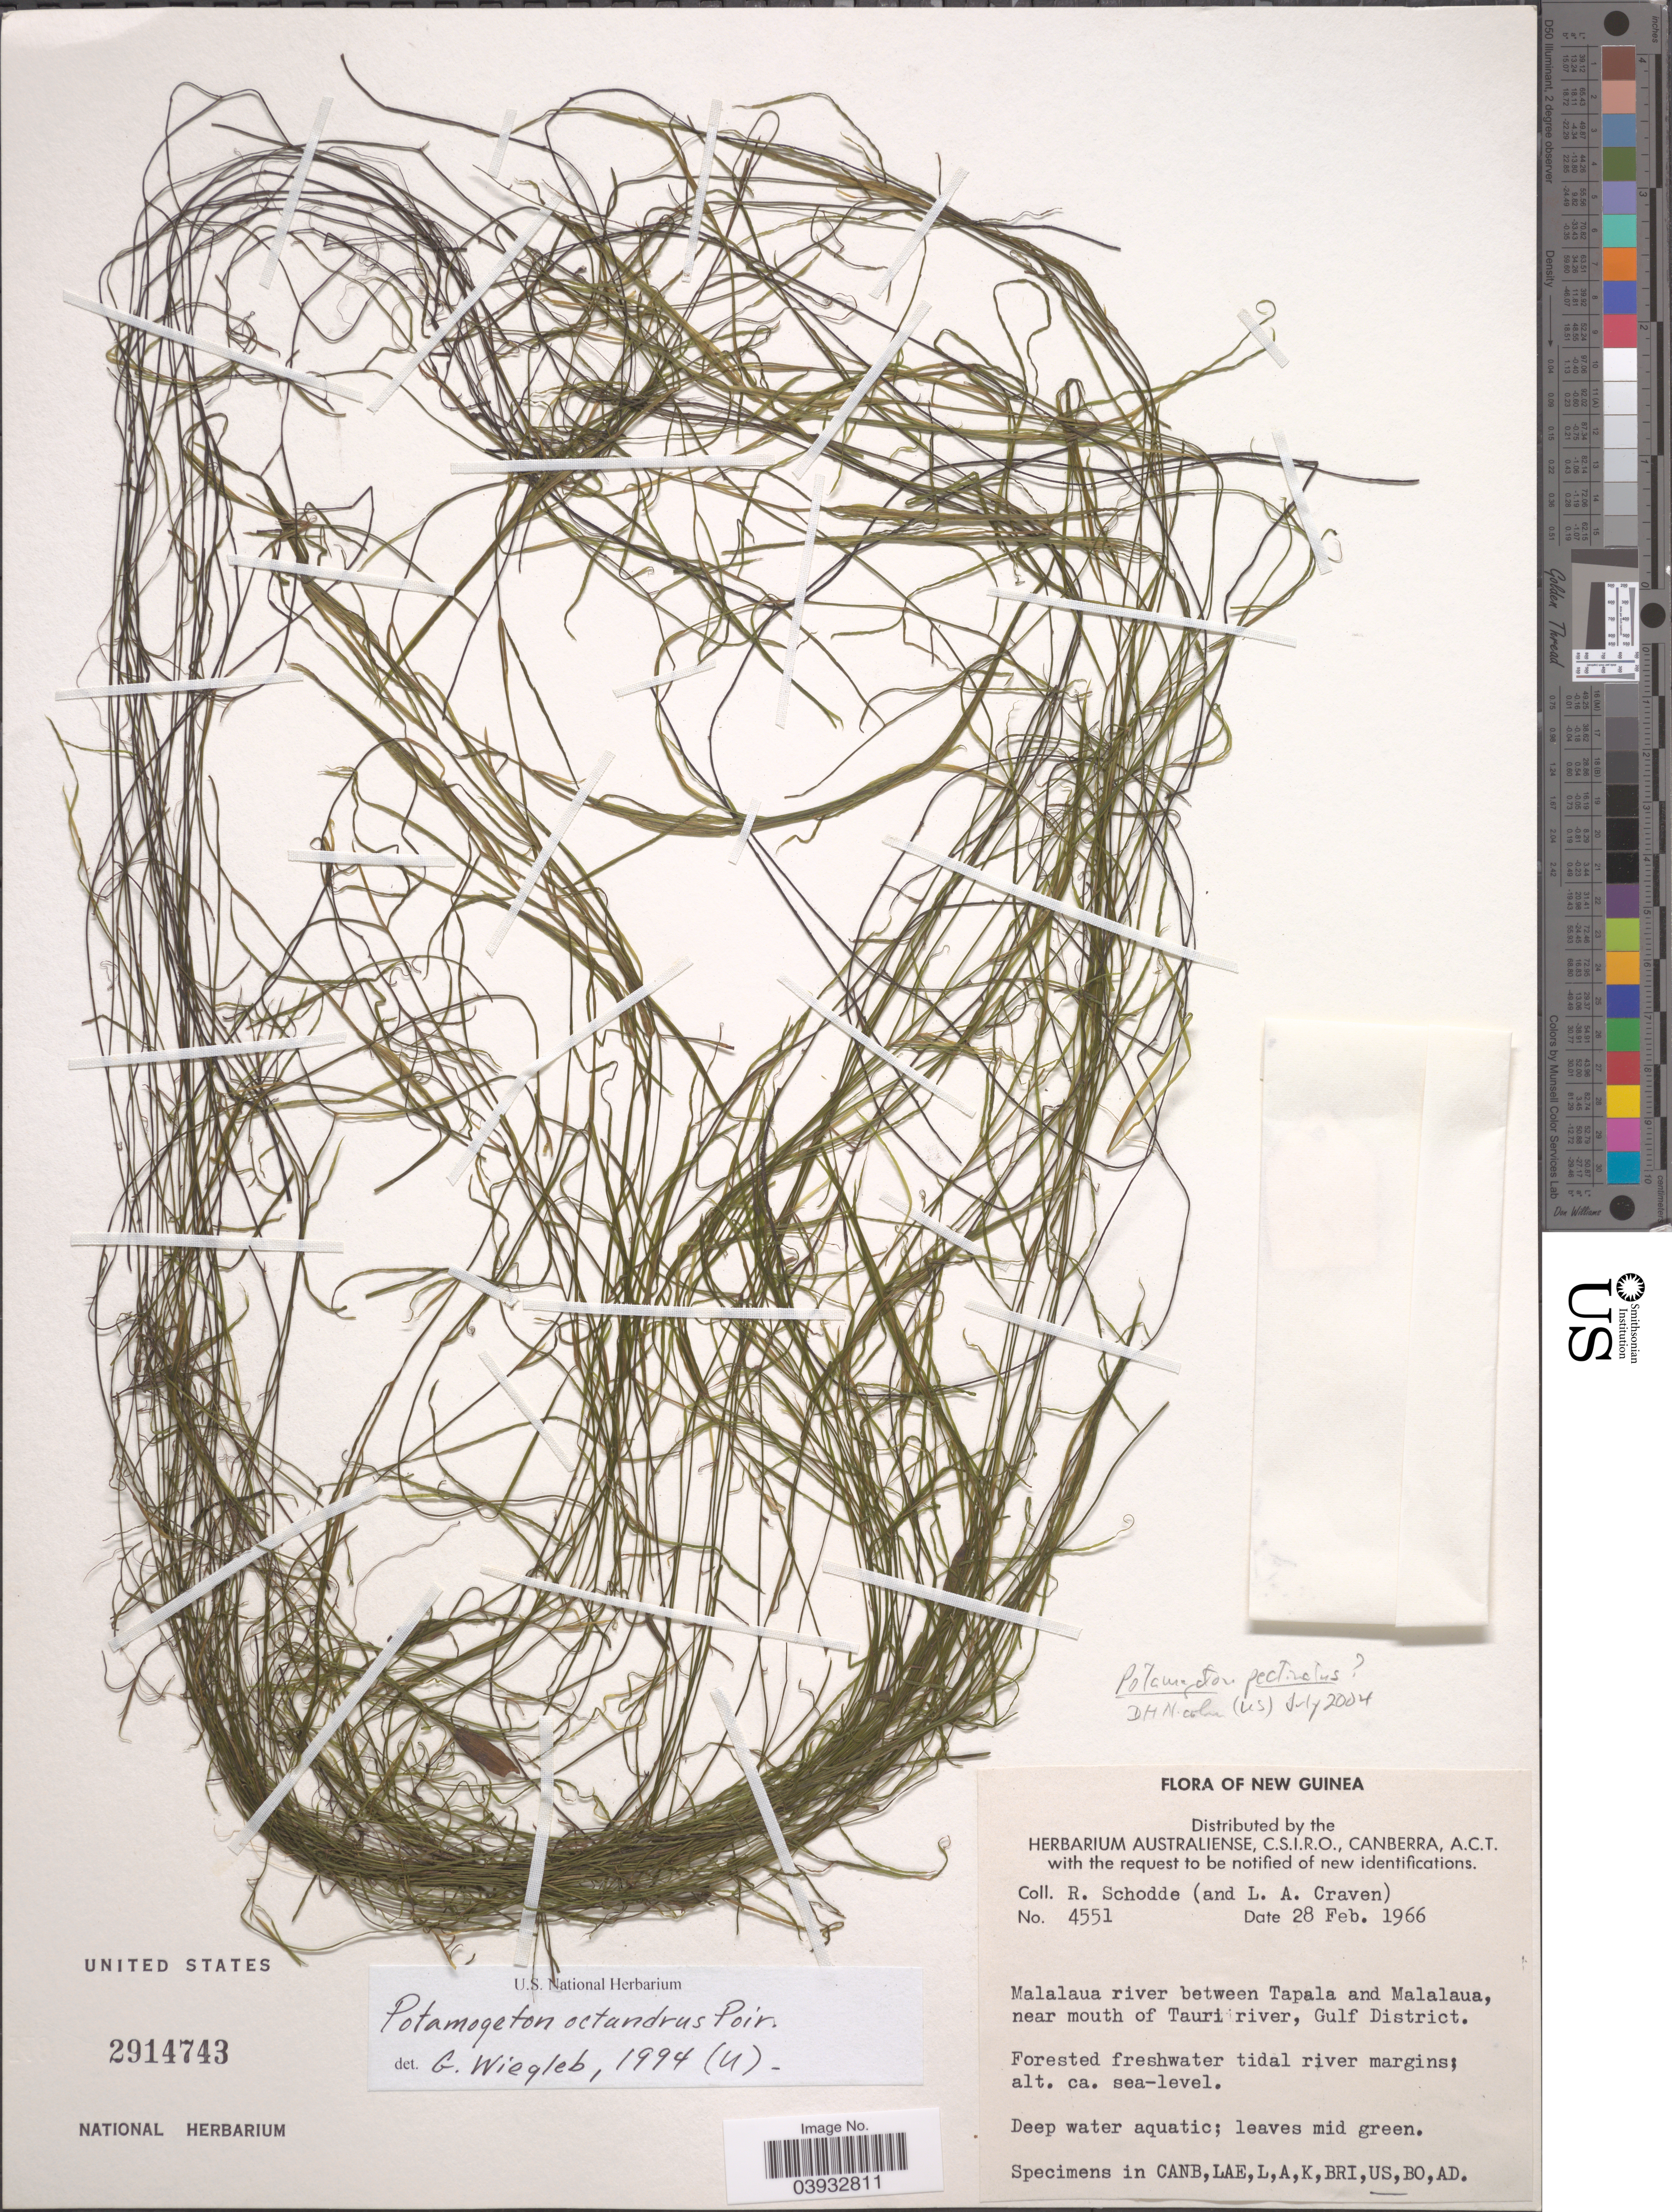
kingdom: Plantae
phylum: Tracheophyta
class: Liliopsida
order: Alismatales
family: Potamogetonaceae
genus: Potamogeton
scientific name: Potamogeton octandrus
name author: Poir.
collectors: R. Schodde & L. A. Craven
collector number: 4551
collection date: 1966-02-28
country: Papua New Guinea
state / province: Gulf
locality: New Guinea. Malalaua river between Tapala and Malalaua, near mouth of Tauri river, Gulf District.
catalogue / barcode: US 2914743